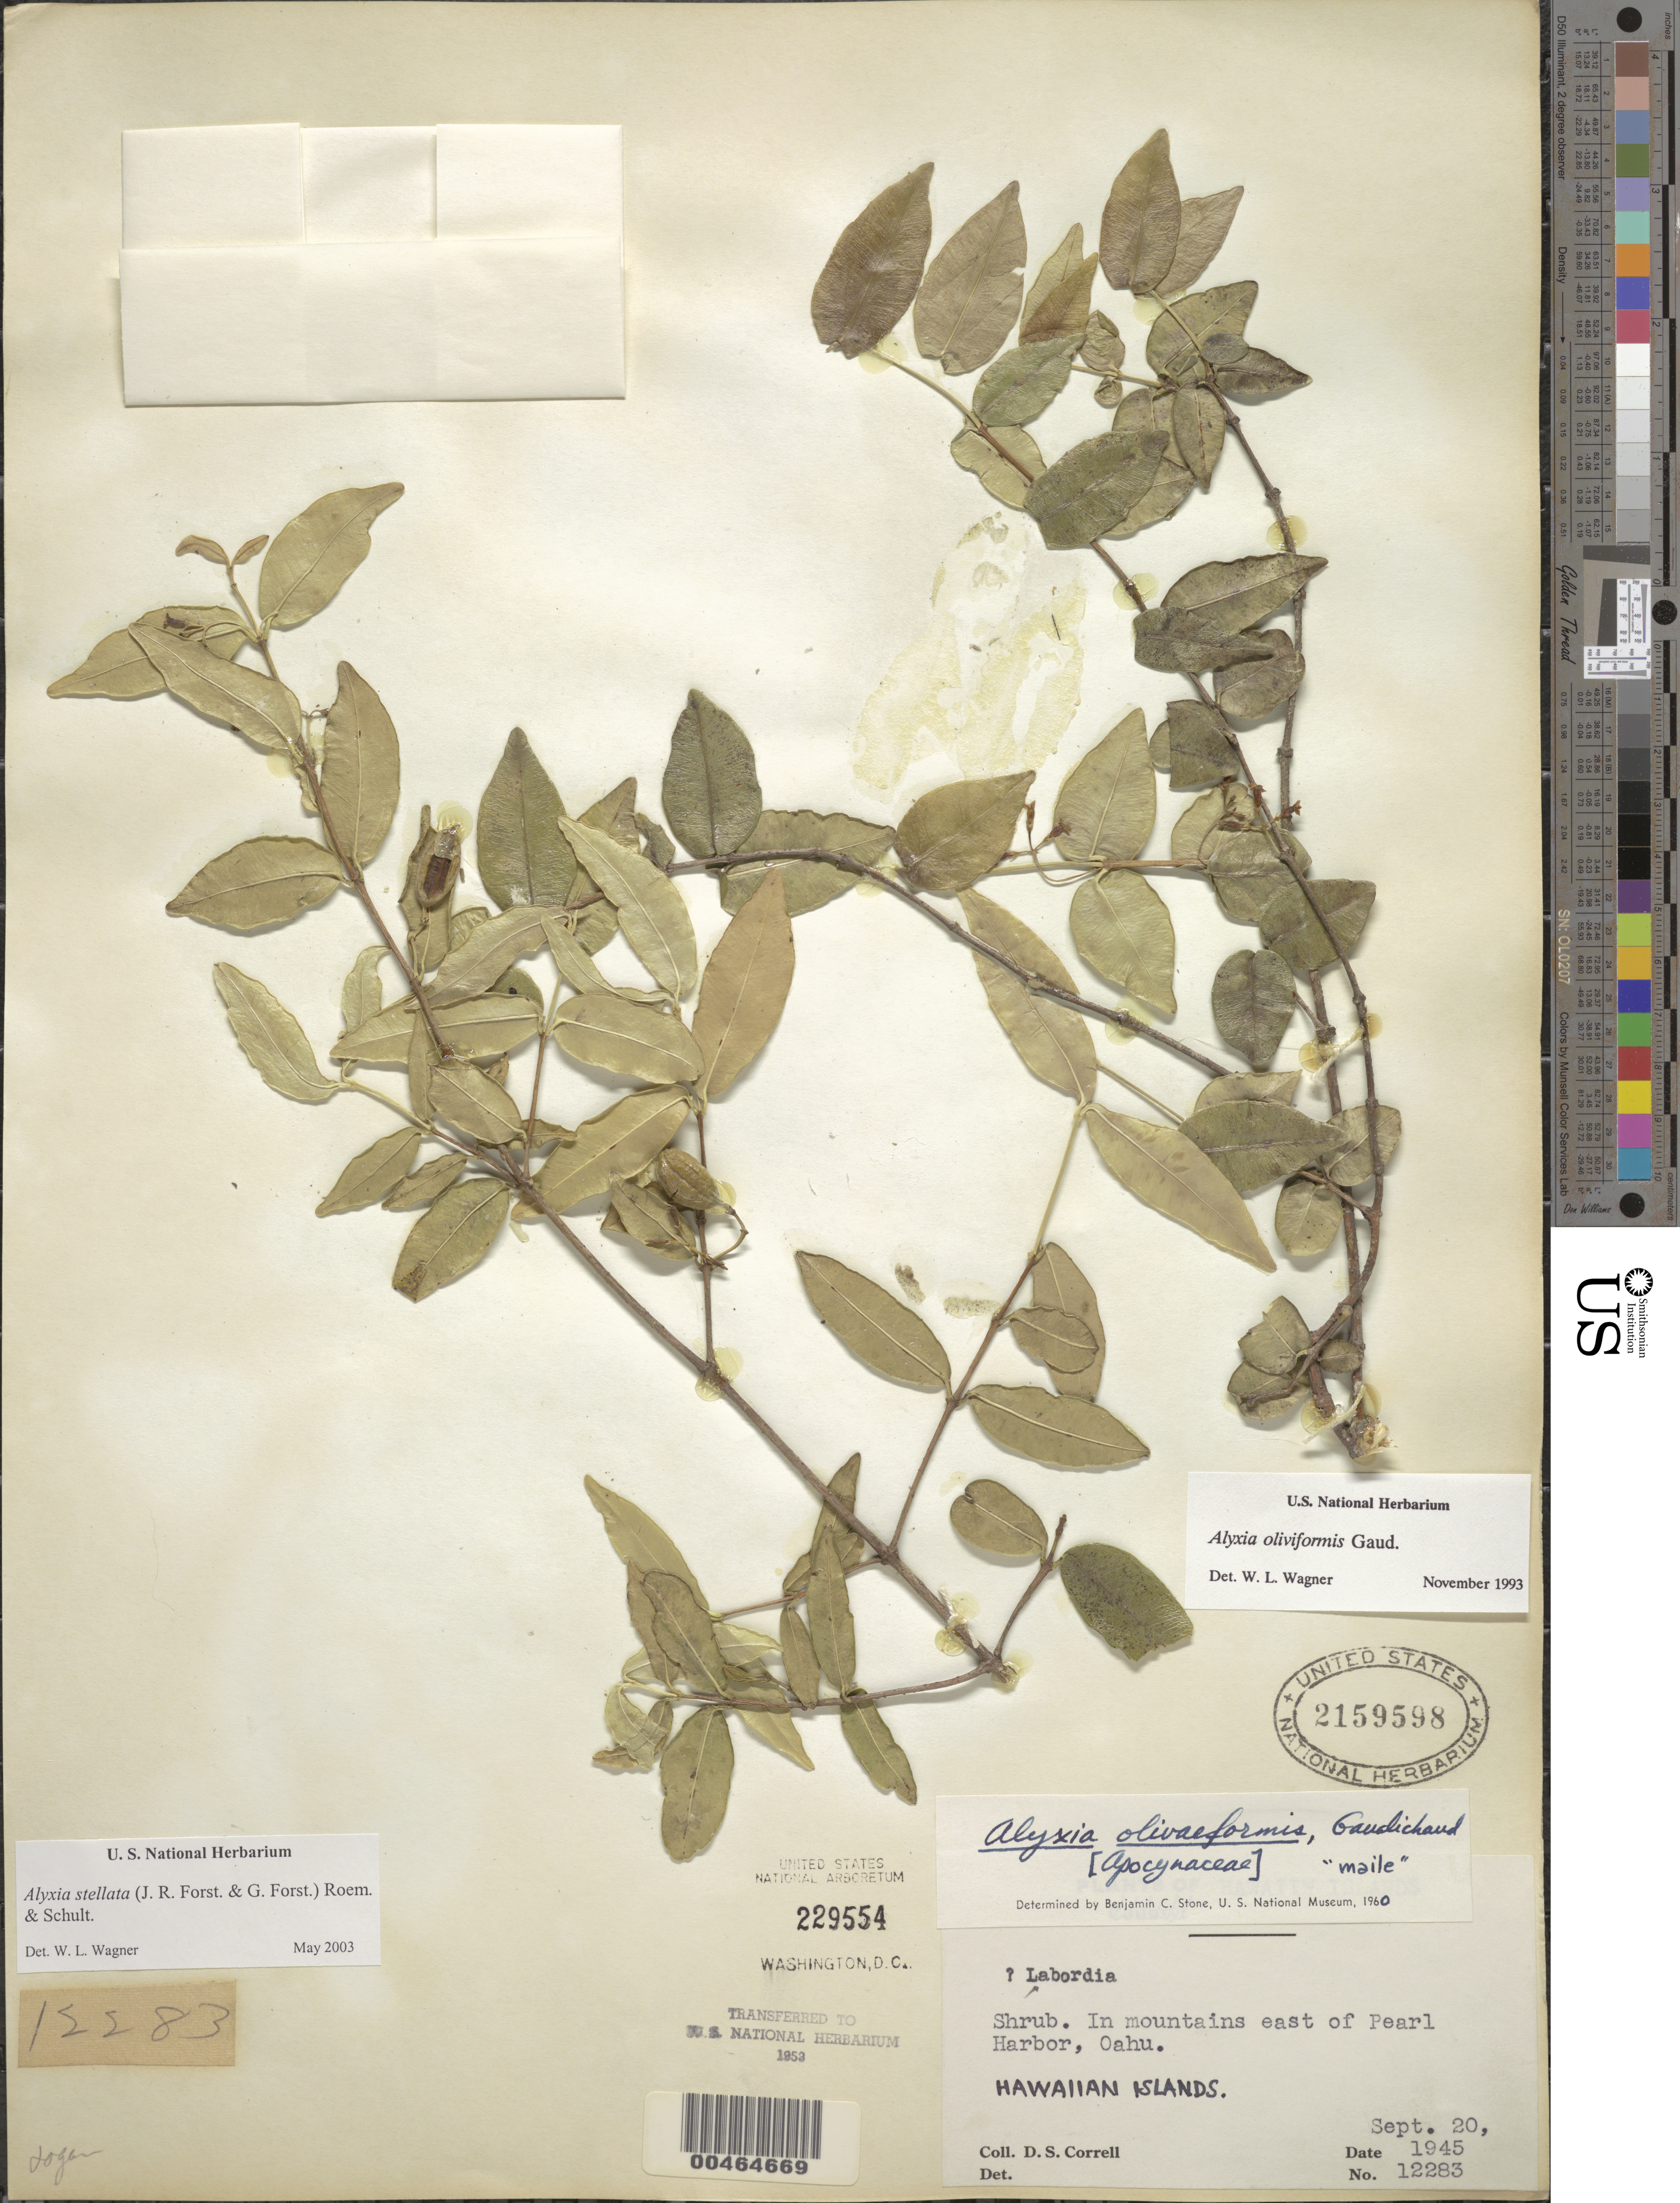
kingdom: Plantae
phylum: Tracheophyta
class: Magnoliopsida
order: Gentianales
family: Apocynaceae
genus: Alyxia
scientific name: Alyxia stellata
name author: (J.R. Forst. & G. Forst.) Roem. & Schult.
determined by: Wagner, W. L., (BOT), Smithsonian Institution - National Museum of Natural History (UNITED STATES)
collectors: D. S. Correll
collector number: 12283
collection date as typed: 20 Sep 1945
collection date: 1945-09-20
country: United States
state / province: Hawaii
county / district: Honolulu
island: Oahu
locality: In mts. E of Pearl Harbor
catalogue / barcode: US 2159598